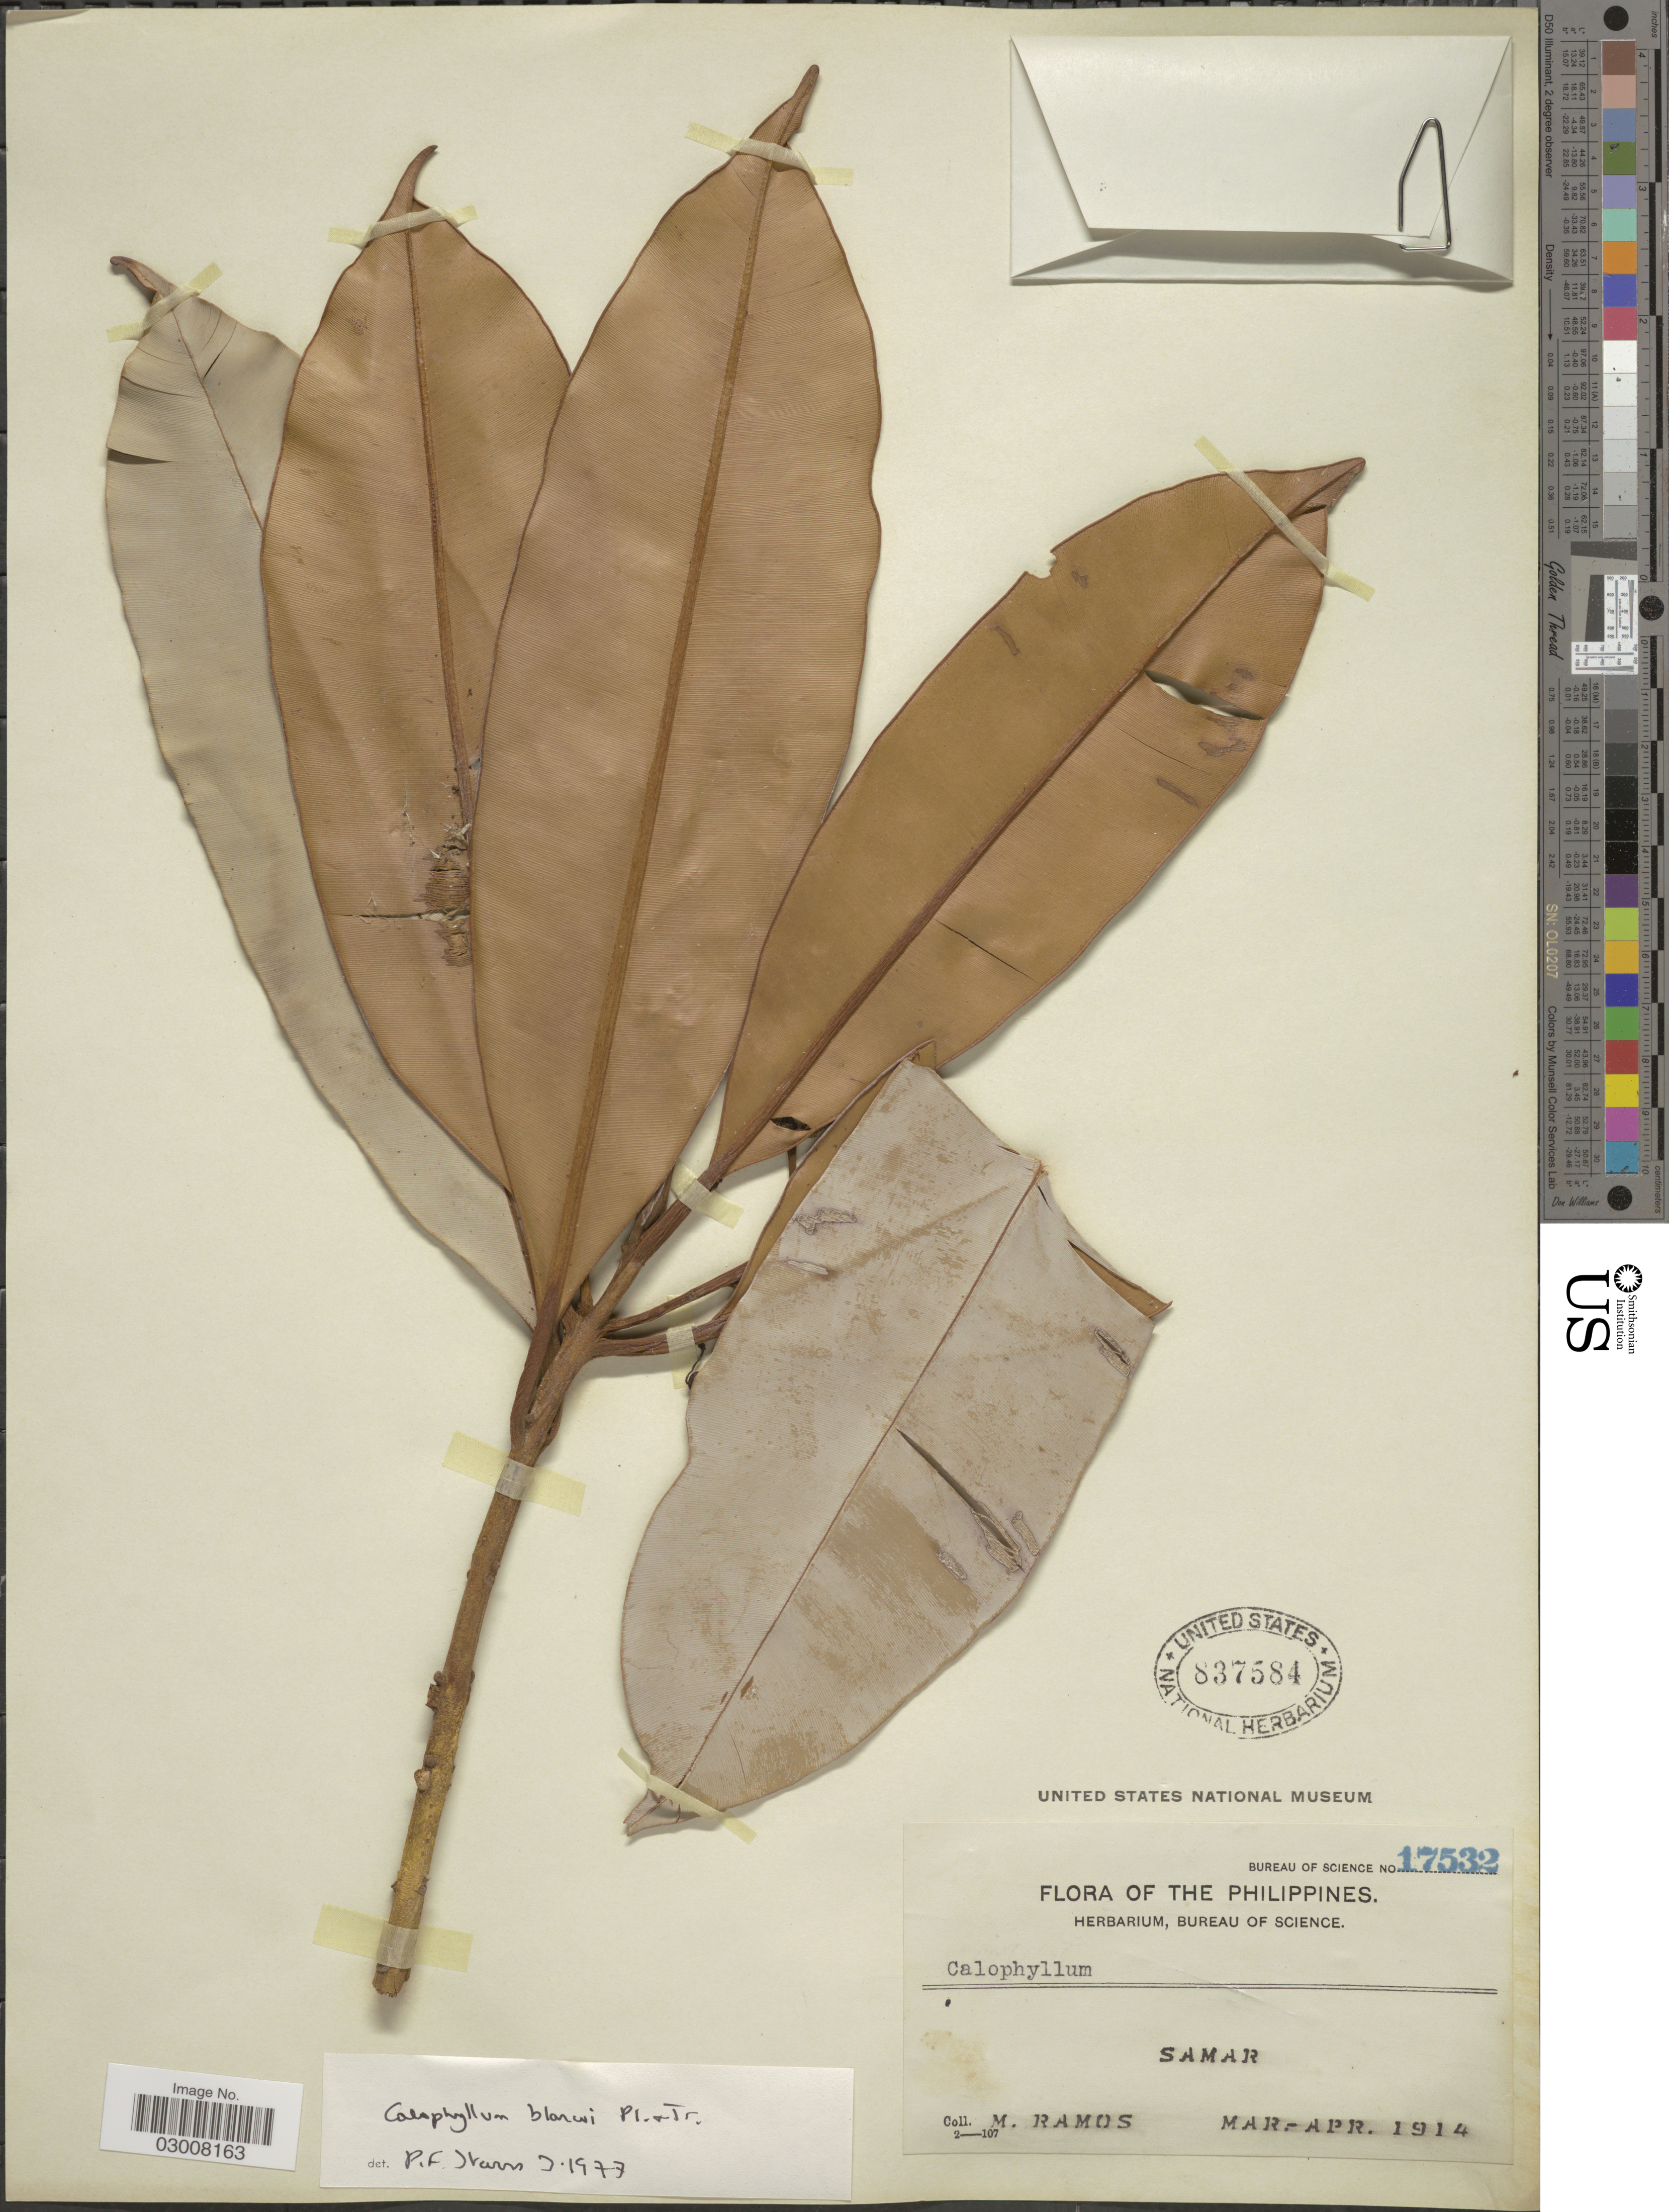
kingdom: Plantae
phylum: Tracheophyta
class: Magnoliopsida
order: Malpighiales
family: Calophyllaceae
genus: Calophyllum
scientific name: Calophyllum blancoi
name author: Planch. & Triana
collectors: M. Ramos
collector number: Bureau of Science 17532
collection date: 1914-03/1914-04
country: Philippines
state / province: Eastern Visayas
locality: Samar.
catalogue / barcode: US 837584